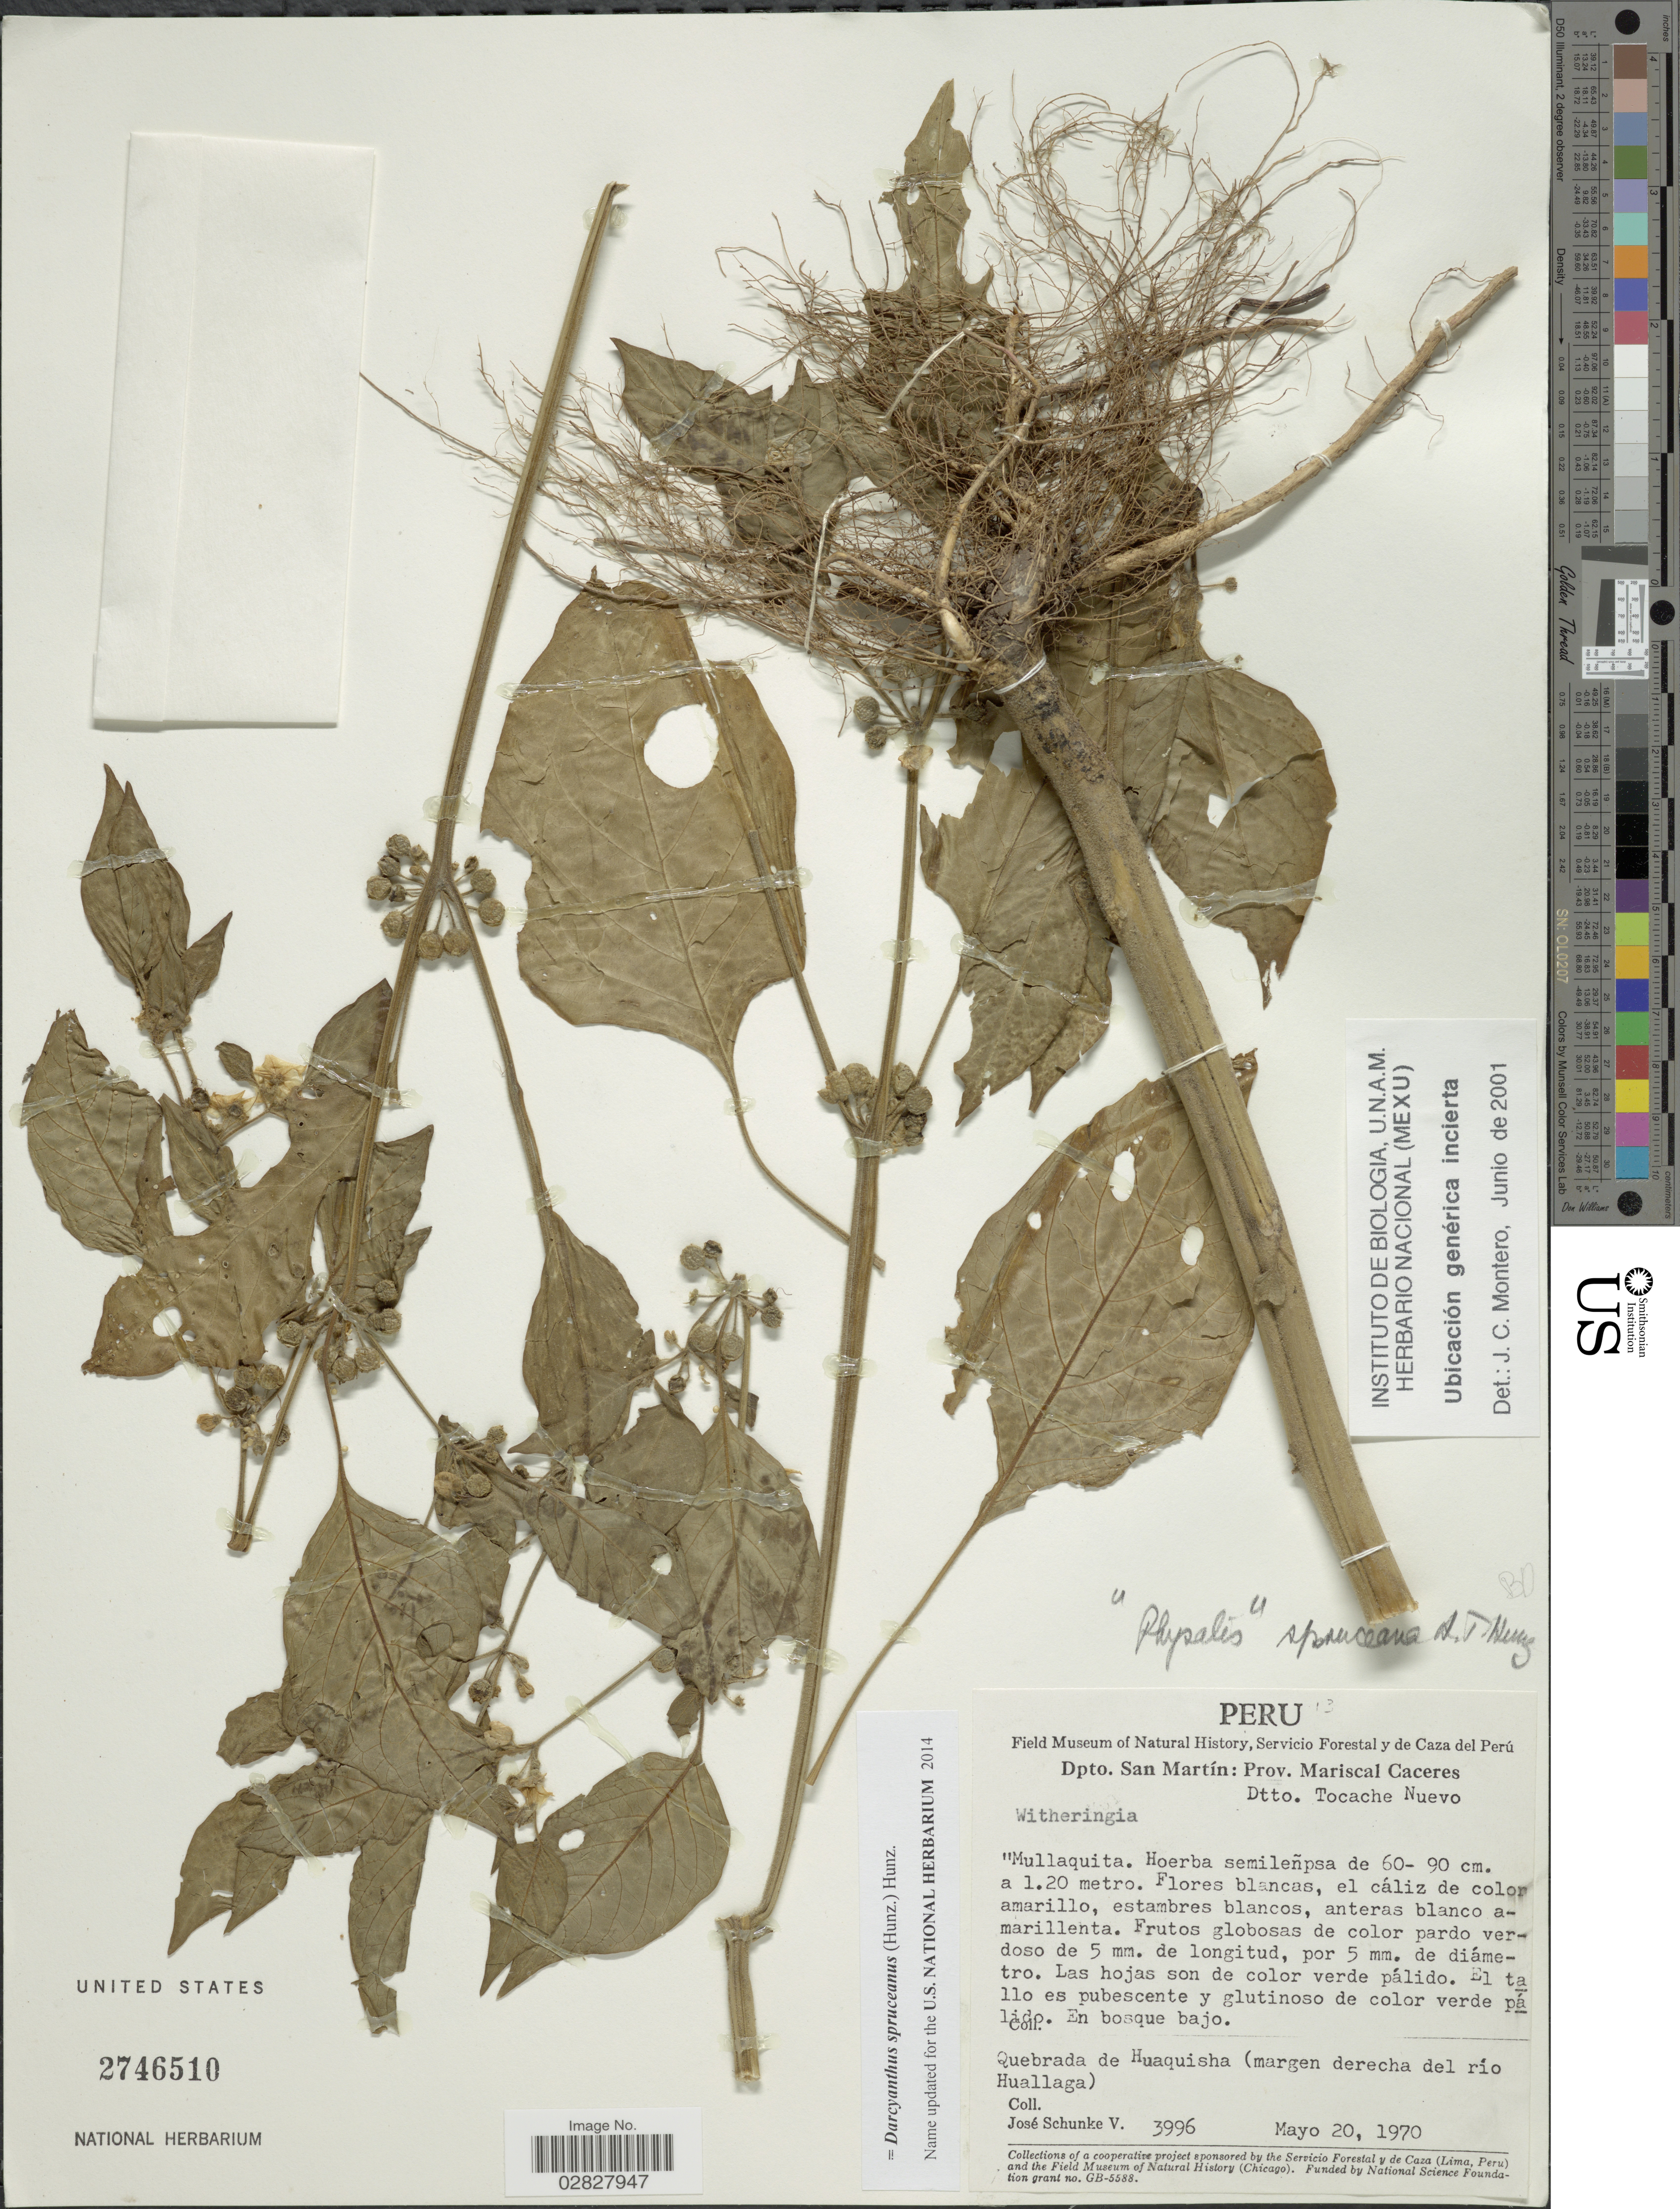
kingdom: Plantae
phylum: Tracheophyta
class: Magnoliopsida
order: Solanales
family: Solanaceae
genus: Darcyanthus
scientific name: Darcyanthus spruceanus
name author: (Hunz.) Hunz.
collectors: J. Schunke Vigo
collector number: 3996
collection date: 1970-05-20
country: Peru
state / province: San Martín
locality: Dpto. San Martín: Prov. Mariscal Caceres, Dtto. Tocache Nuevo, Quebrada de Huaquisha (margen derecha del río Huallaga).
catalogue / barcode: US 2746510